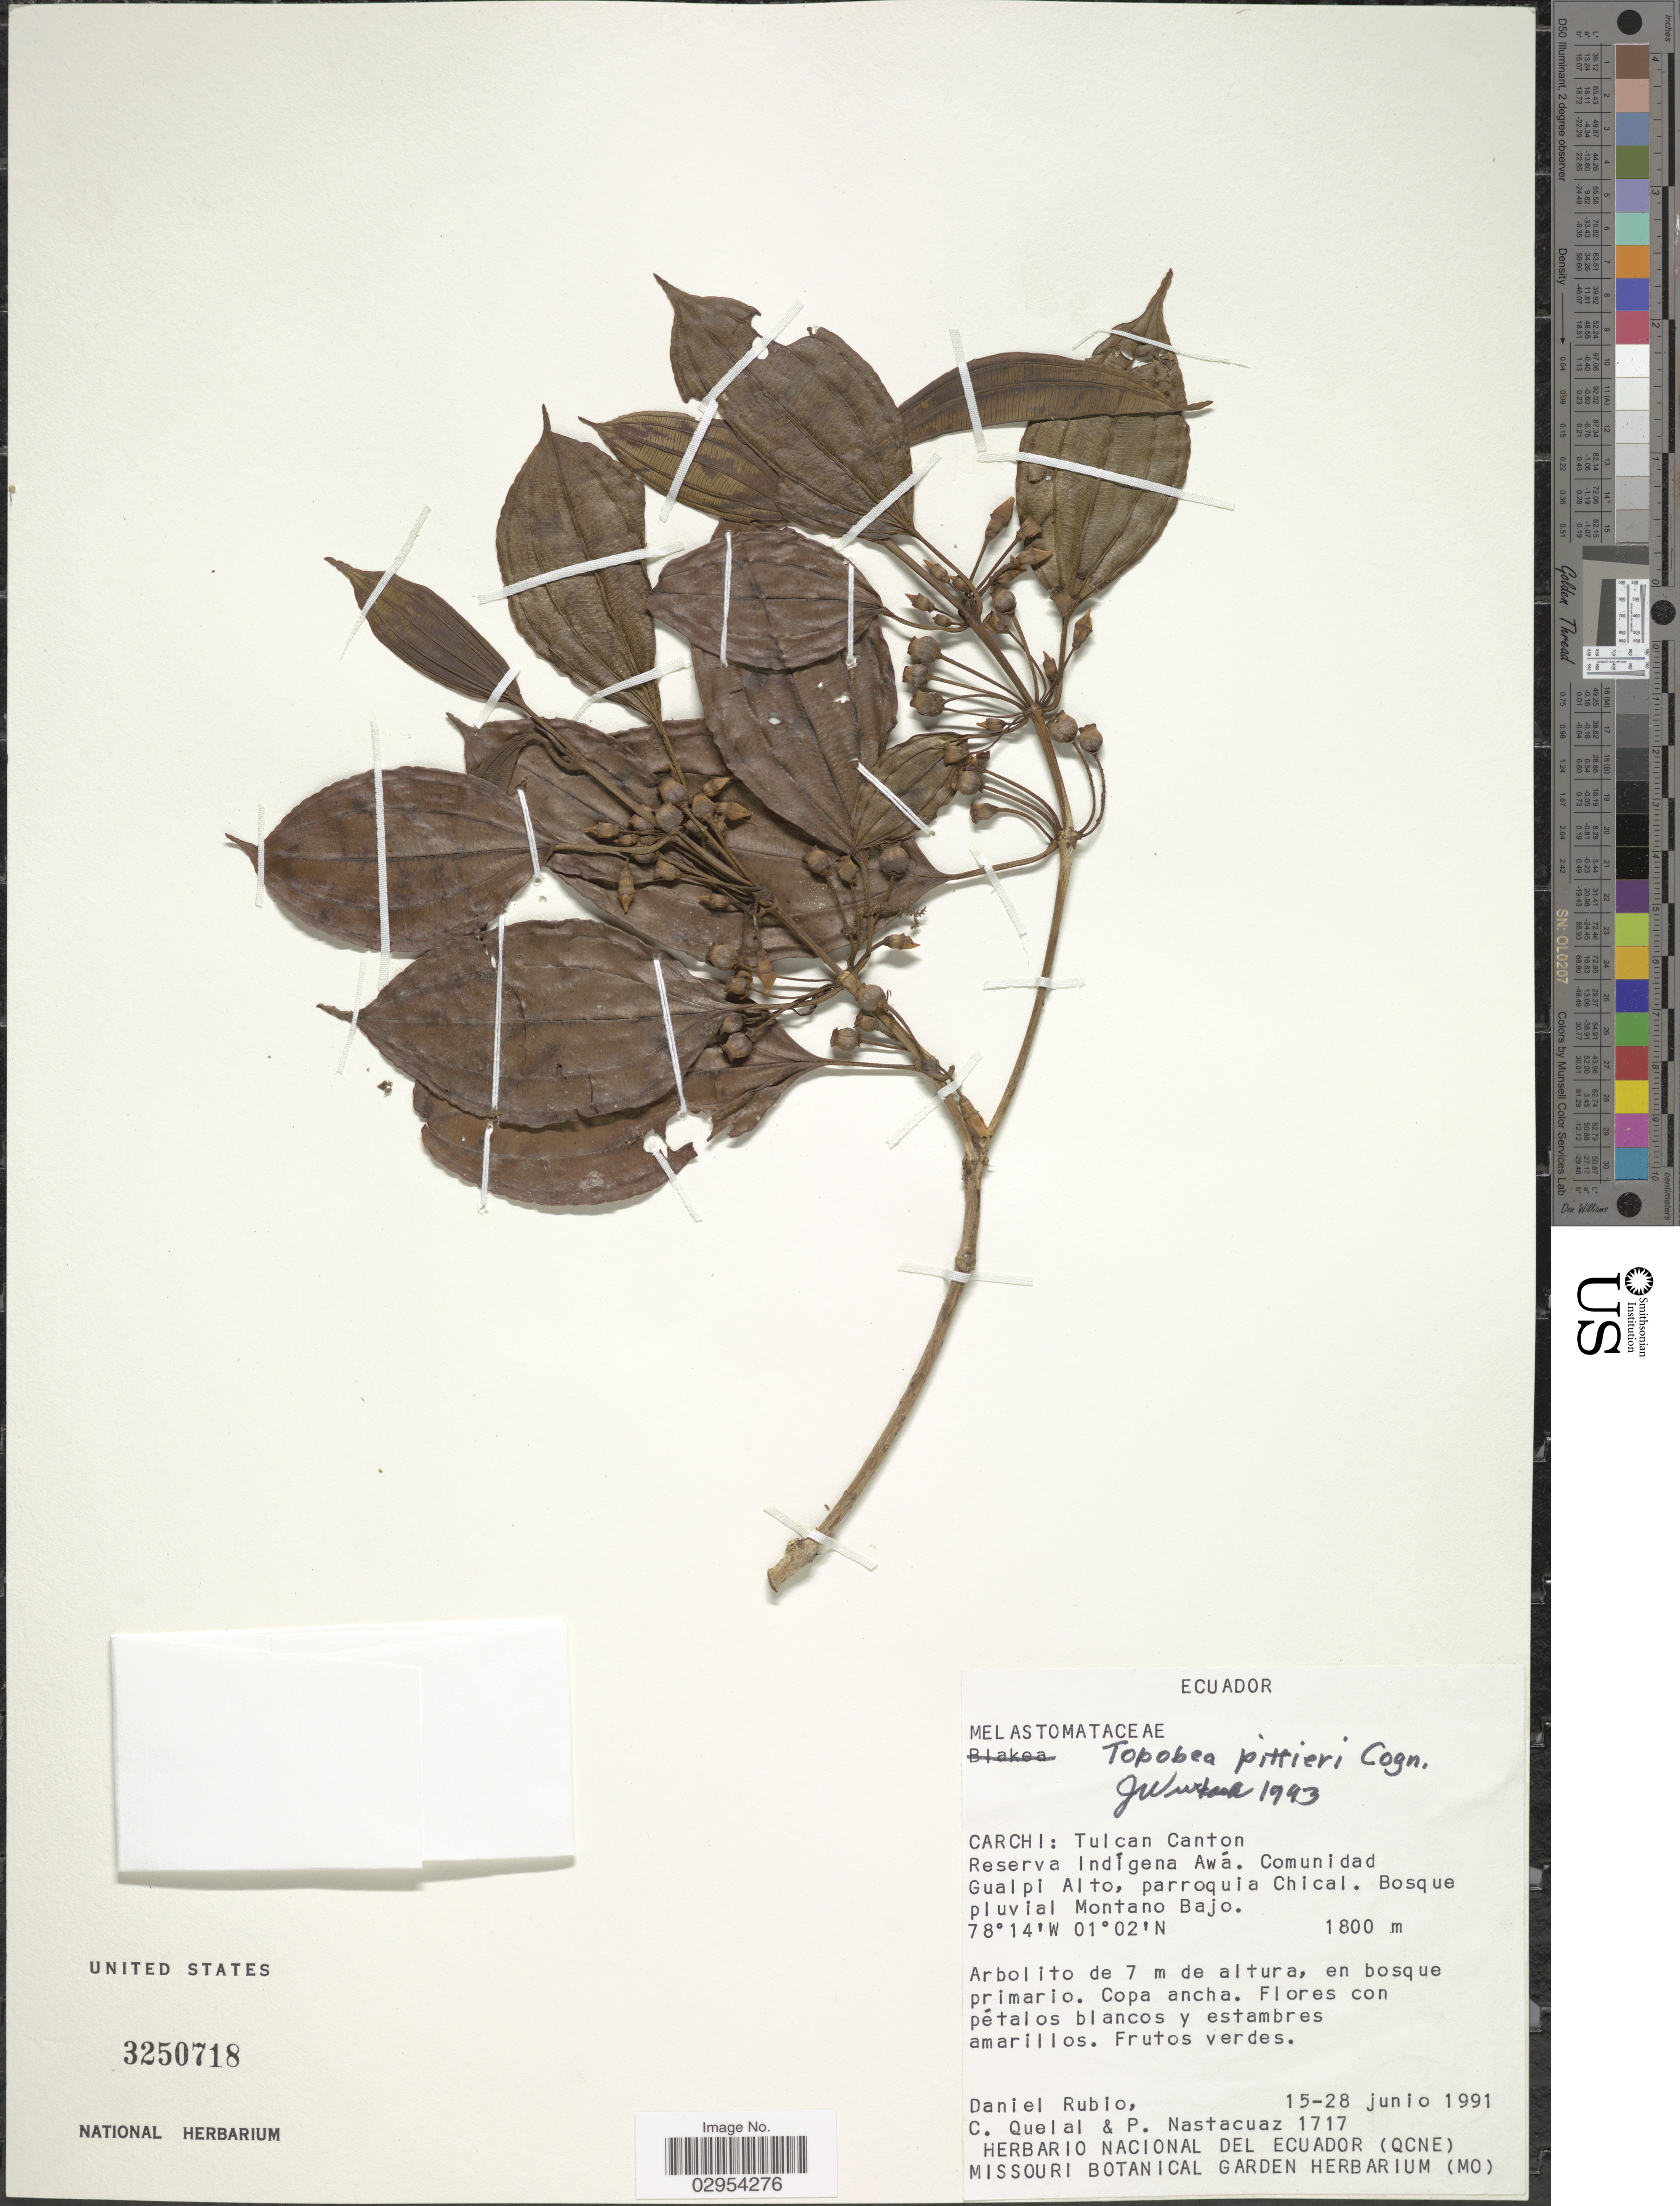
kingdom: Plantae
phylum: Tracheophyta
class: Magnoliopsida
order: Myrtales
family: Melastomataceae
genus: Topobea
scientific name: Topobea pittieri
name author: Cogn.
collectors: D. Rubio, C. Quelal & P. Nastacuaz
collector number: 1717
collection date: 1991-06-15/1991-06-28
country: Ecuador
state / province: Carchi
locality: Tulcan Canton, Reserva Indígena Awá. Comunidad Gualpi Alto, parroquia Chical. Bosque pluvial Montano Bajo.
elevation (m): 1800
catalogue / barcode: US 3250718